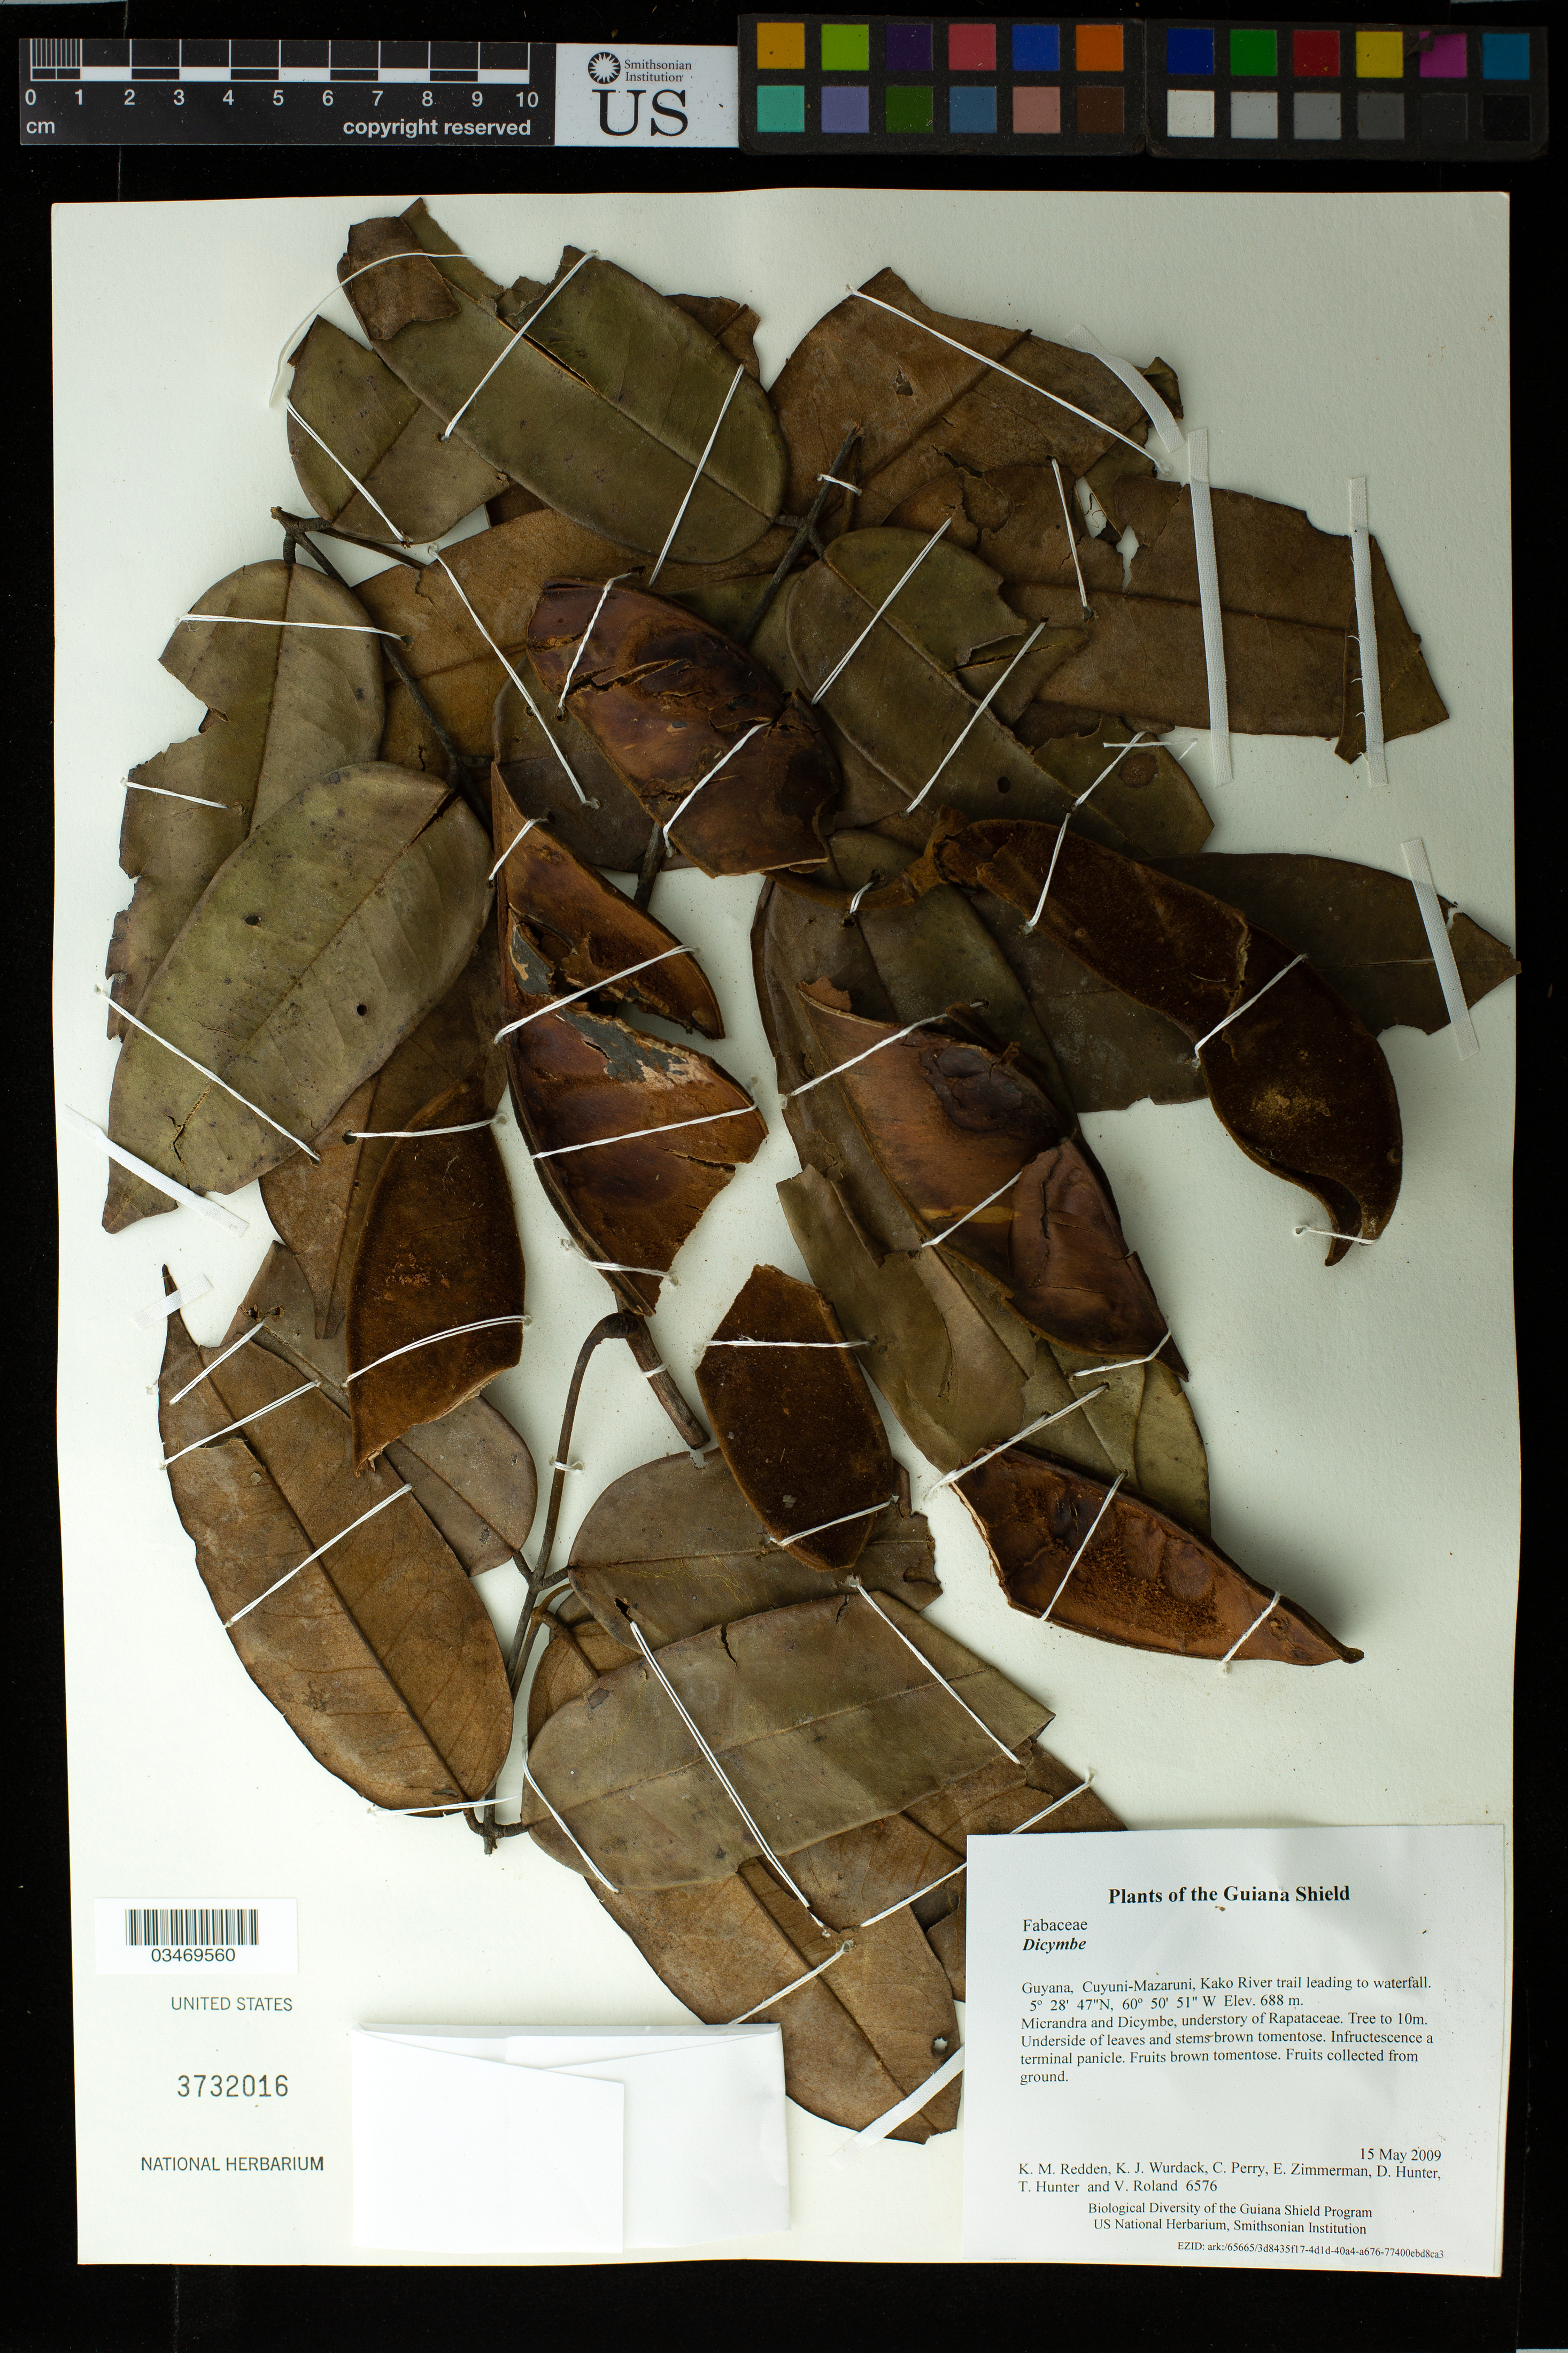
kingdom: Plantae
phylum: Tracheophyta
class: Magnoliopsida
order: Fabales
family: Fabaceae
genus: Dicymbe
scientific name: Dicymbe sp.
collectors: K. M. Redden, K. Wurdack, C. Perry, E. Zimmerman, D. Hunter, T. Hunter & V. Roland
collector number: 6576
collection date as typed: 15 May 2009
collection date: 2009-05-15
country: Guyana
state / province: Cuyuni-Mazaruni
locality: Kako River trail leading to waterfall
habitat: Micrandra and Dicymbe, understory of Rapataceae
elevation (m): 688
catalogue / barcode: US 3732016